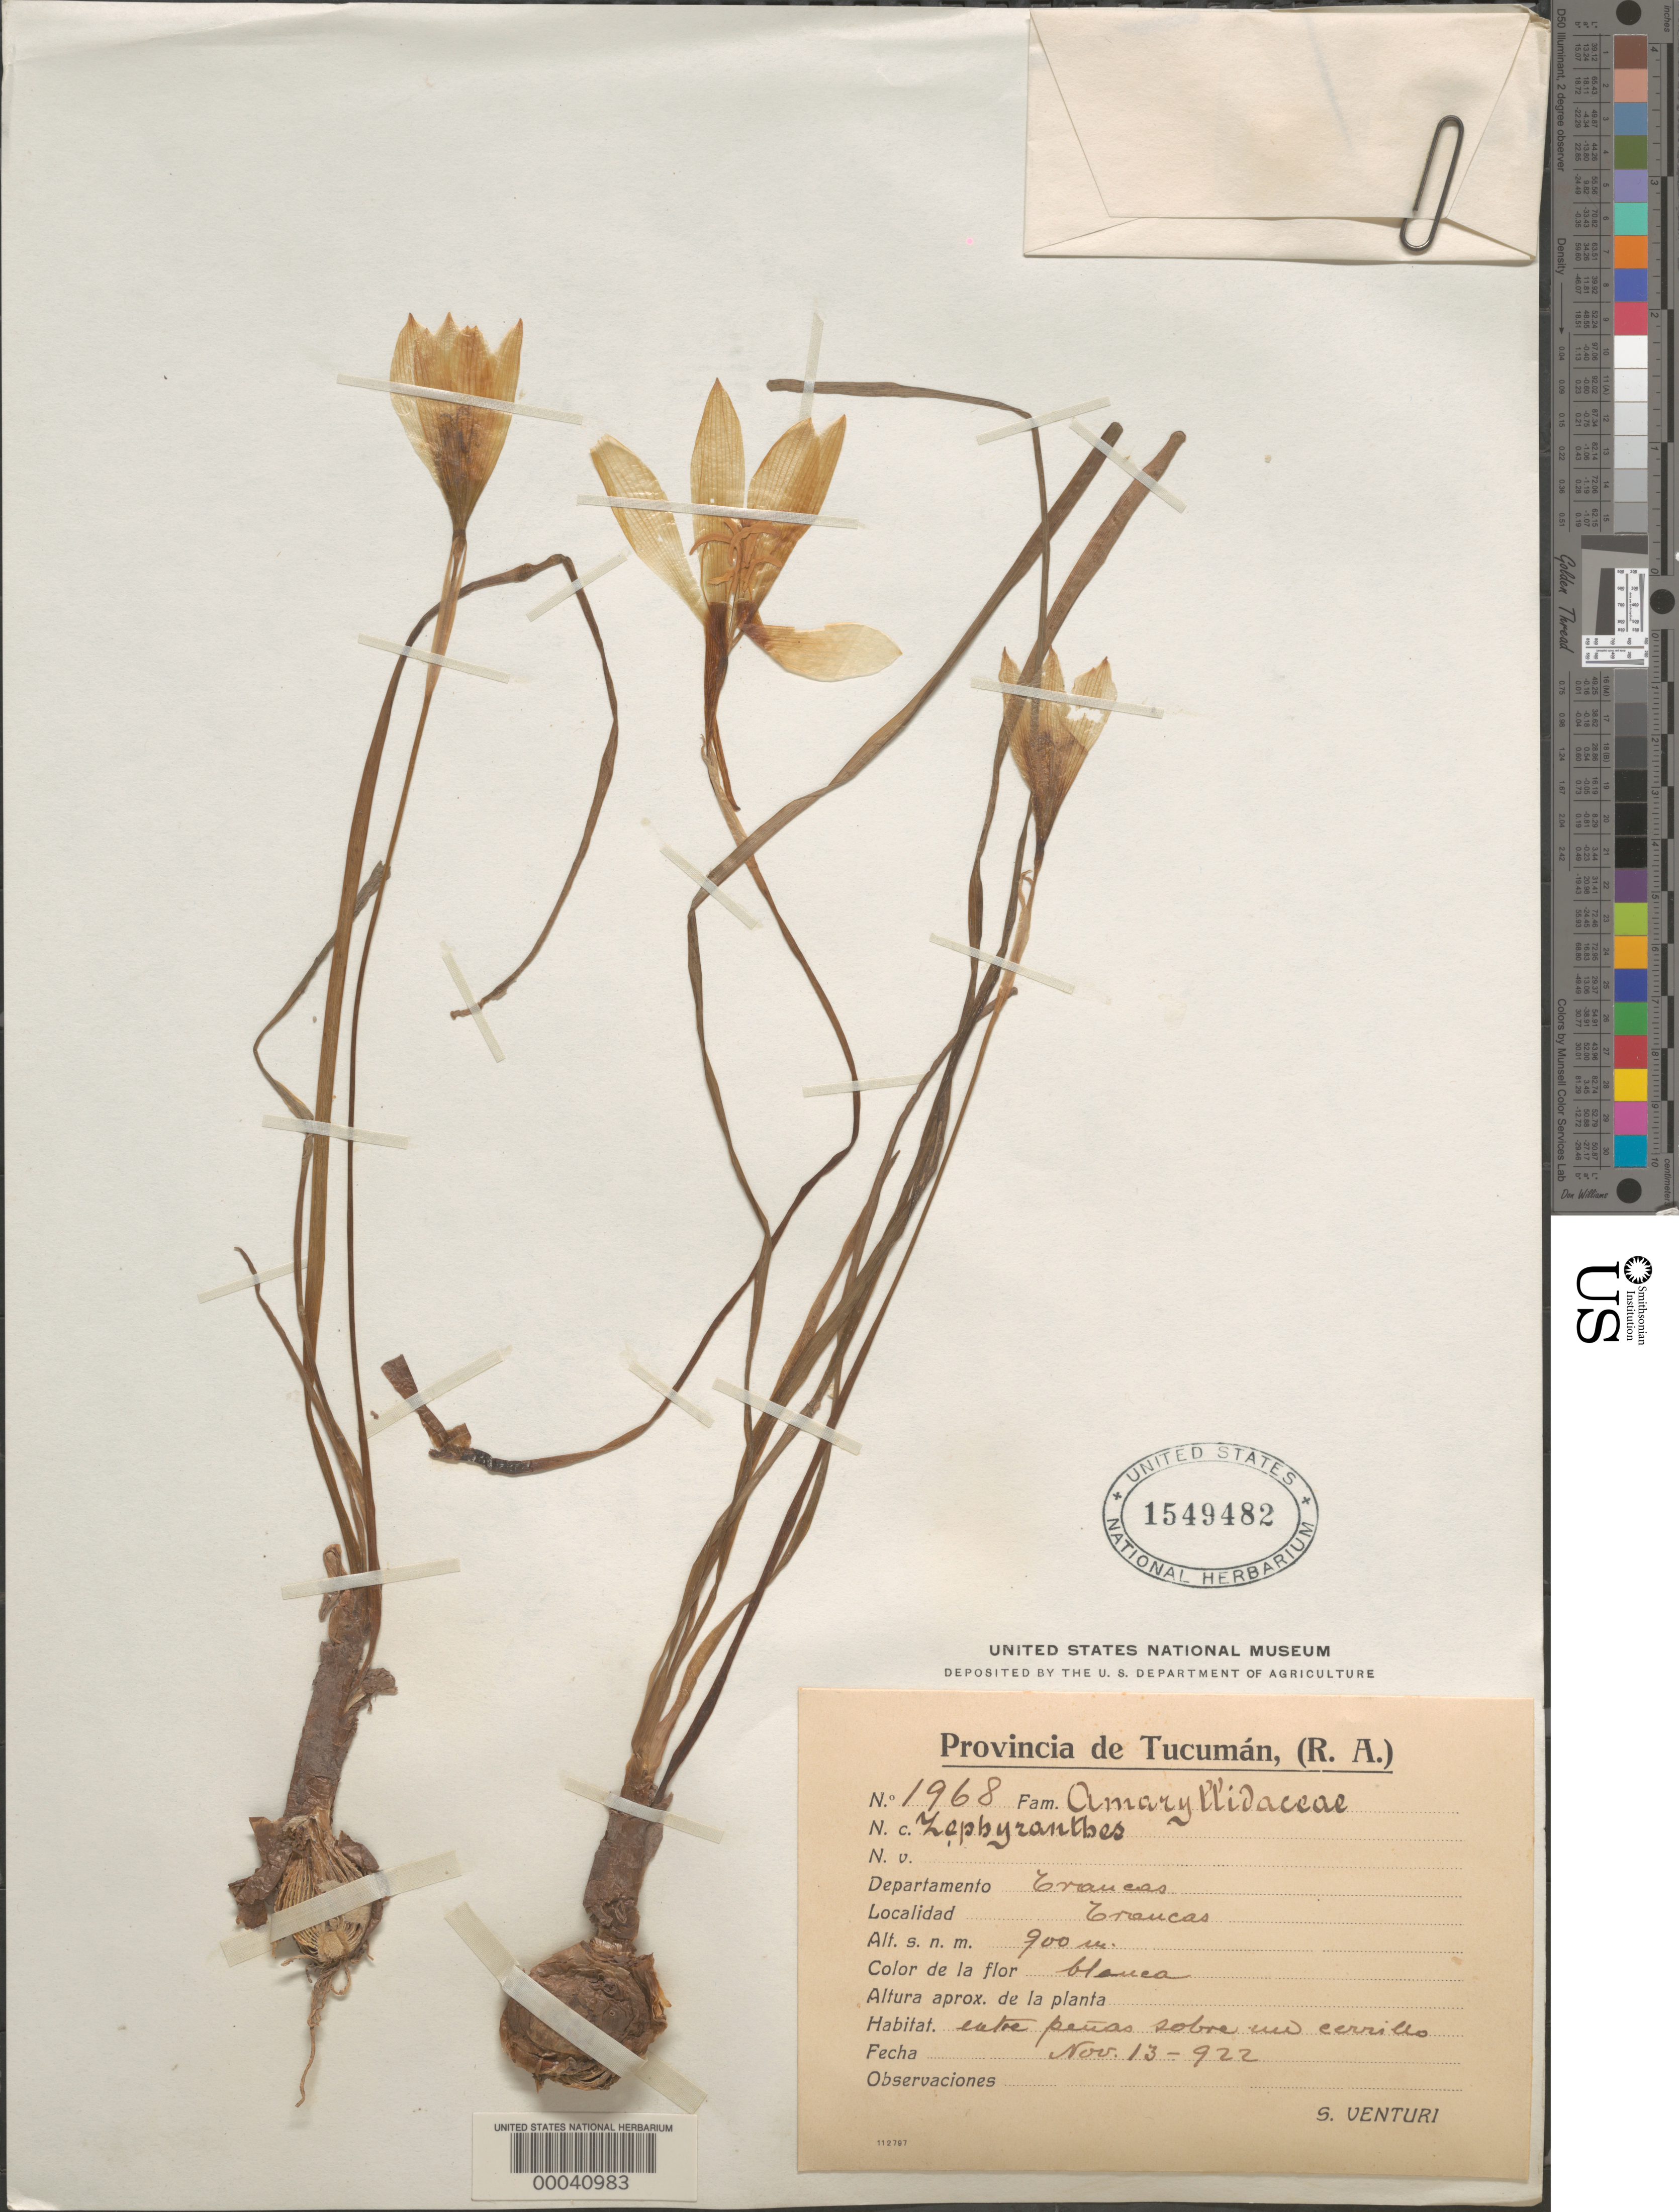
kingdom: Plantae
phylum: Tracheophyta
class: Liliopsida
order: Asparagales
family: Amaryllidaceae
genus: Zephyranthes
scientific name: Zephyranthes sp.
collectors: S. Venturi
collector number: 1968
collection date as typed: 13 Nov 1922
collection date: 1922-11-13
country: Argentina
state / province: Tucumán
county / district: Trancas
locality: Trancas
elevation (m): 900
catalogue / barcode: US 1549482